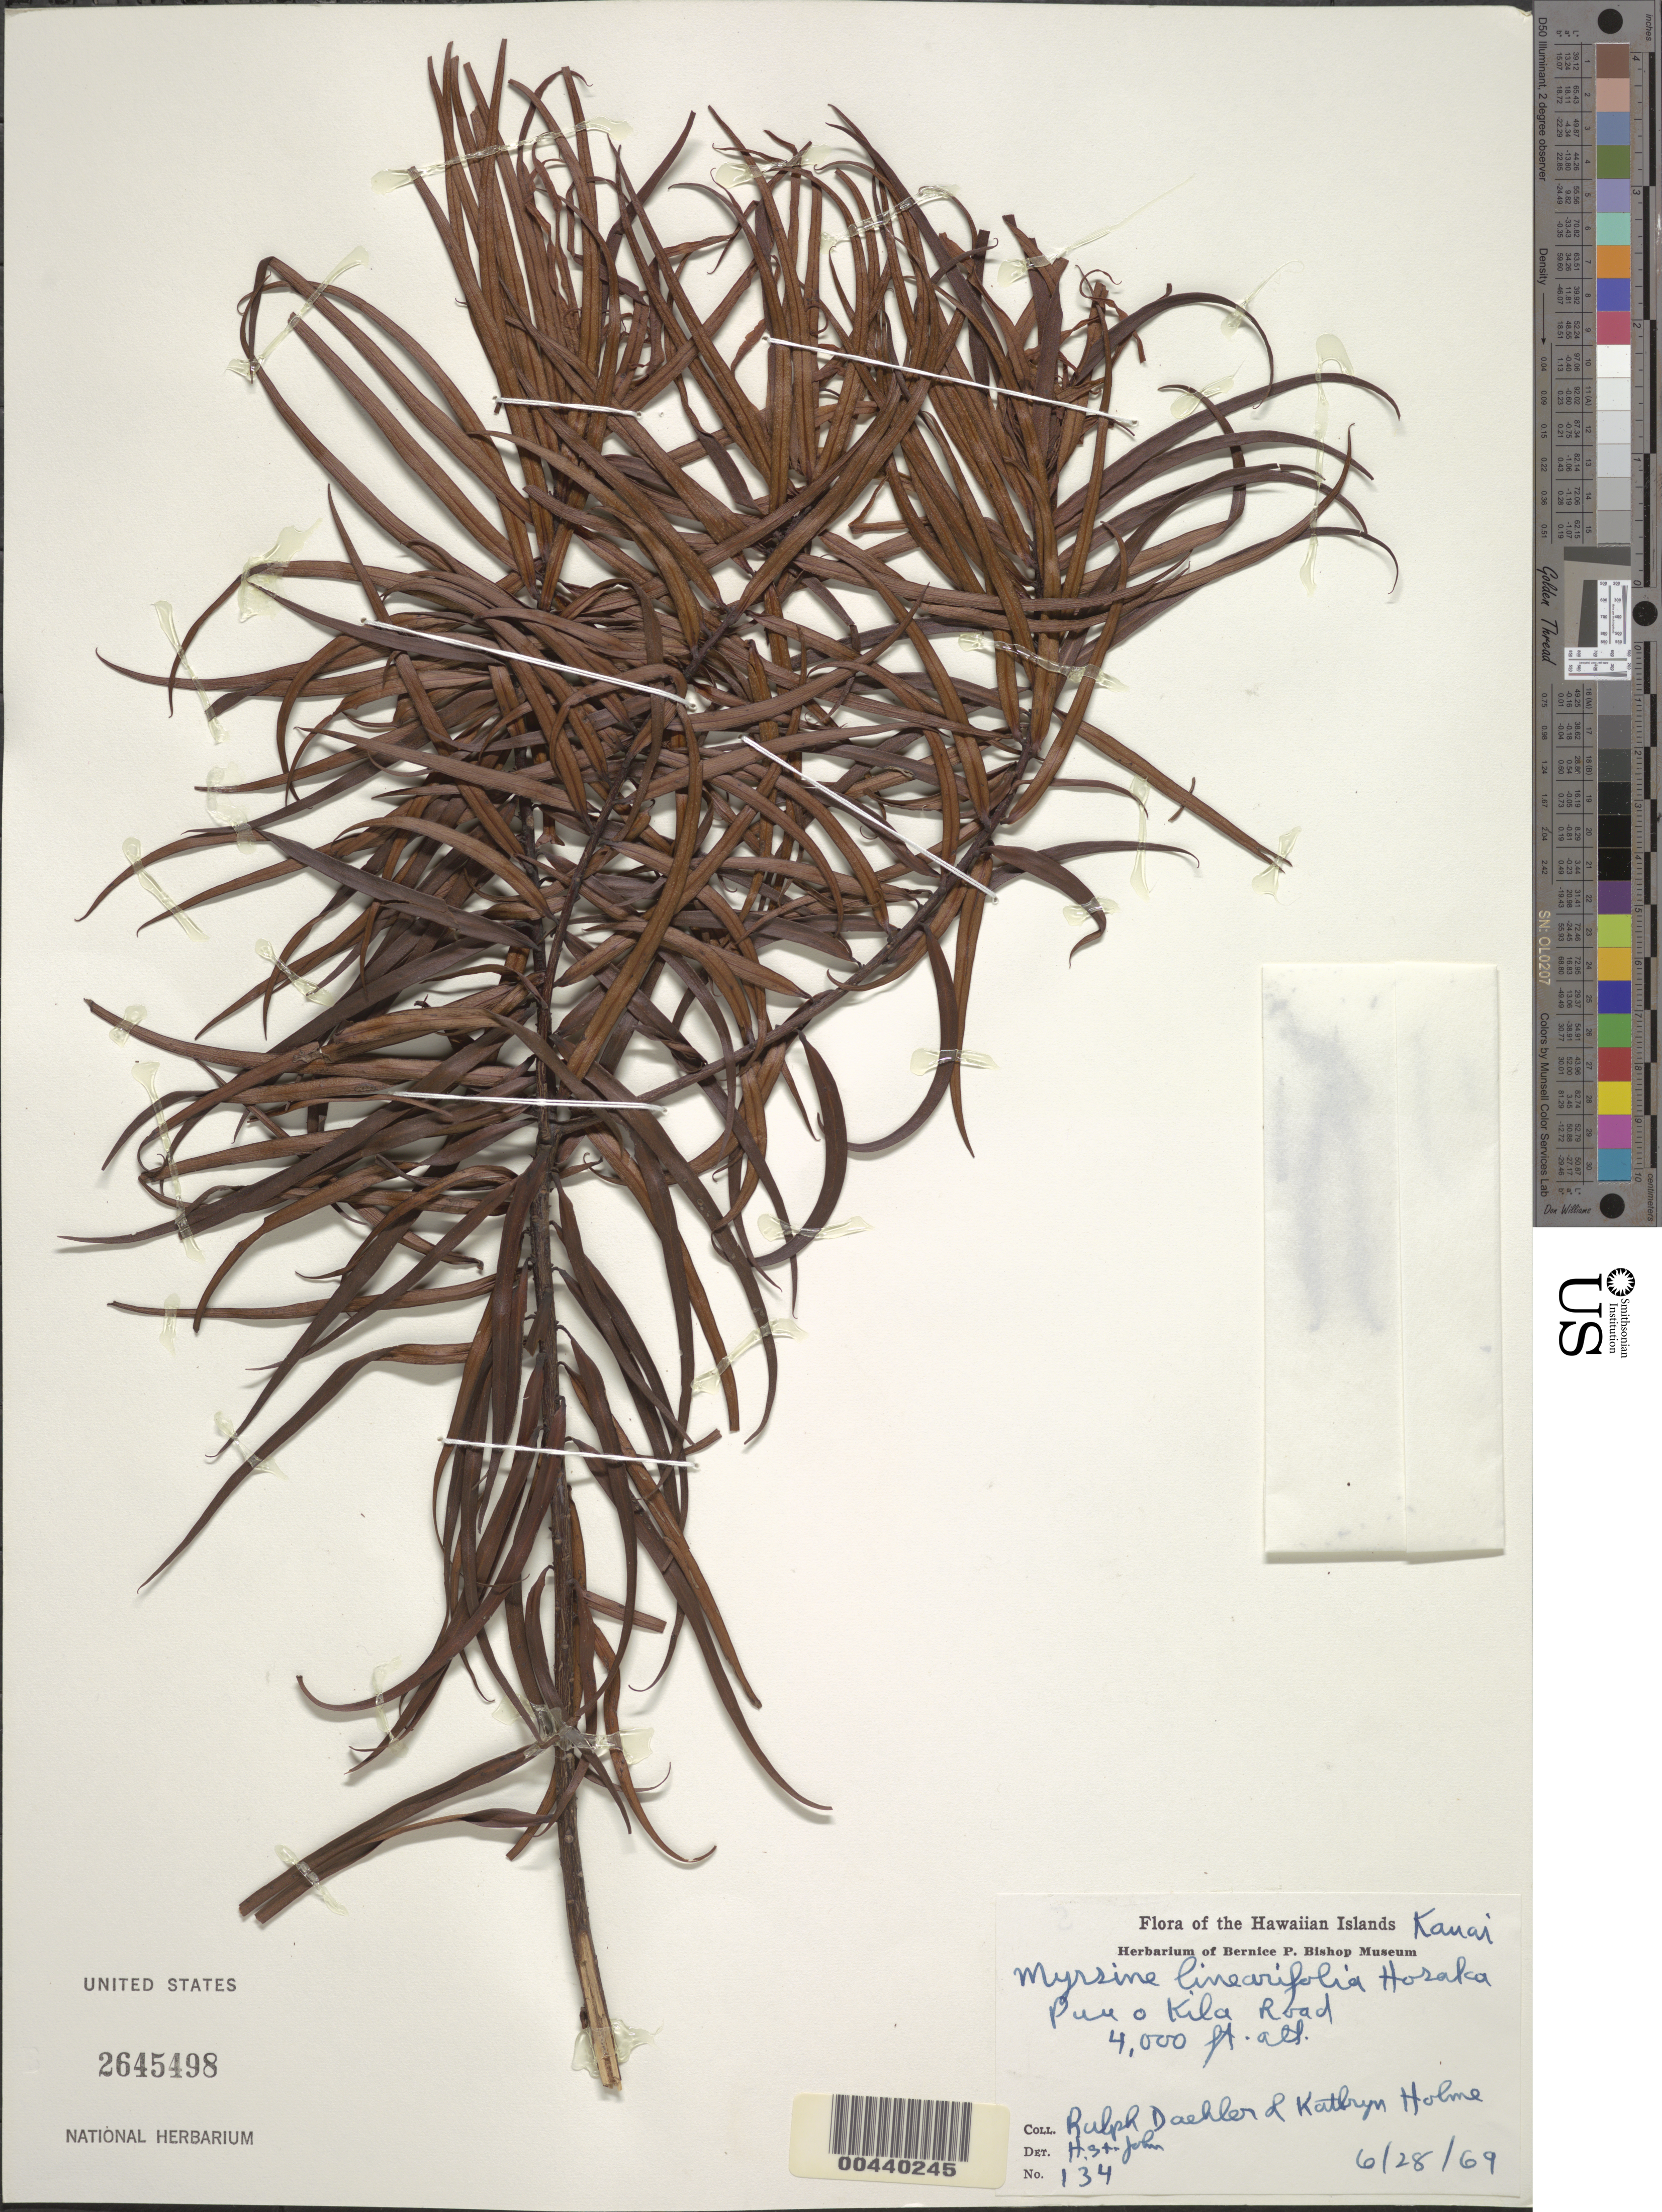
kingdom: Plantae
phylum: Tracheophyta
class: Magnoliopsida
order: Ericales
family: Primulaceae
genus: Myrsine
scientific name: Myrsine linearifolia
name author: Hosaka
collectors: R. Daehler & K. Holme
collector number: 134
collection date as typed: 28 Jun 1969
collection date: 1969-06-28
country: United States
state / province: Hawaii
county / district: Kauai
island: Kaua'i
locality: Puu o Kila Road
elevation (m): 1219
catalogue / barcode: US 2645498